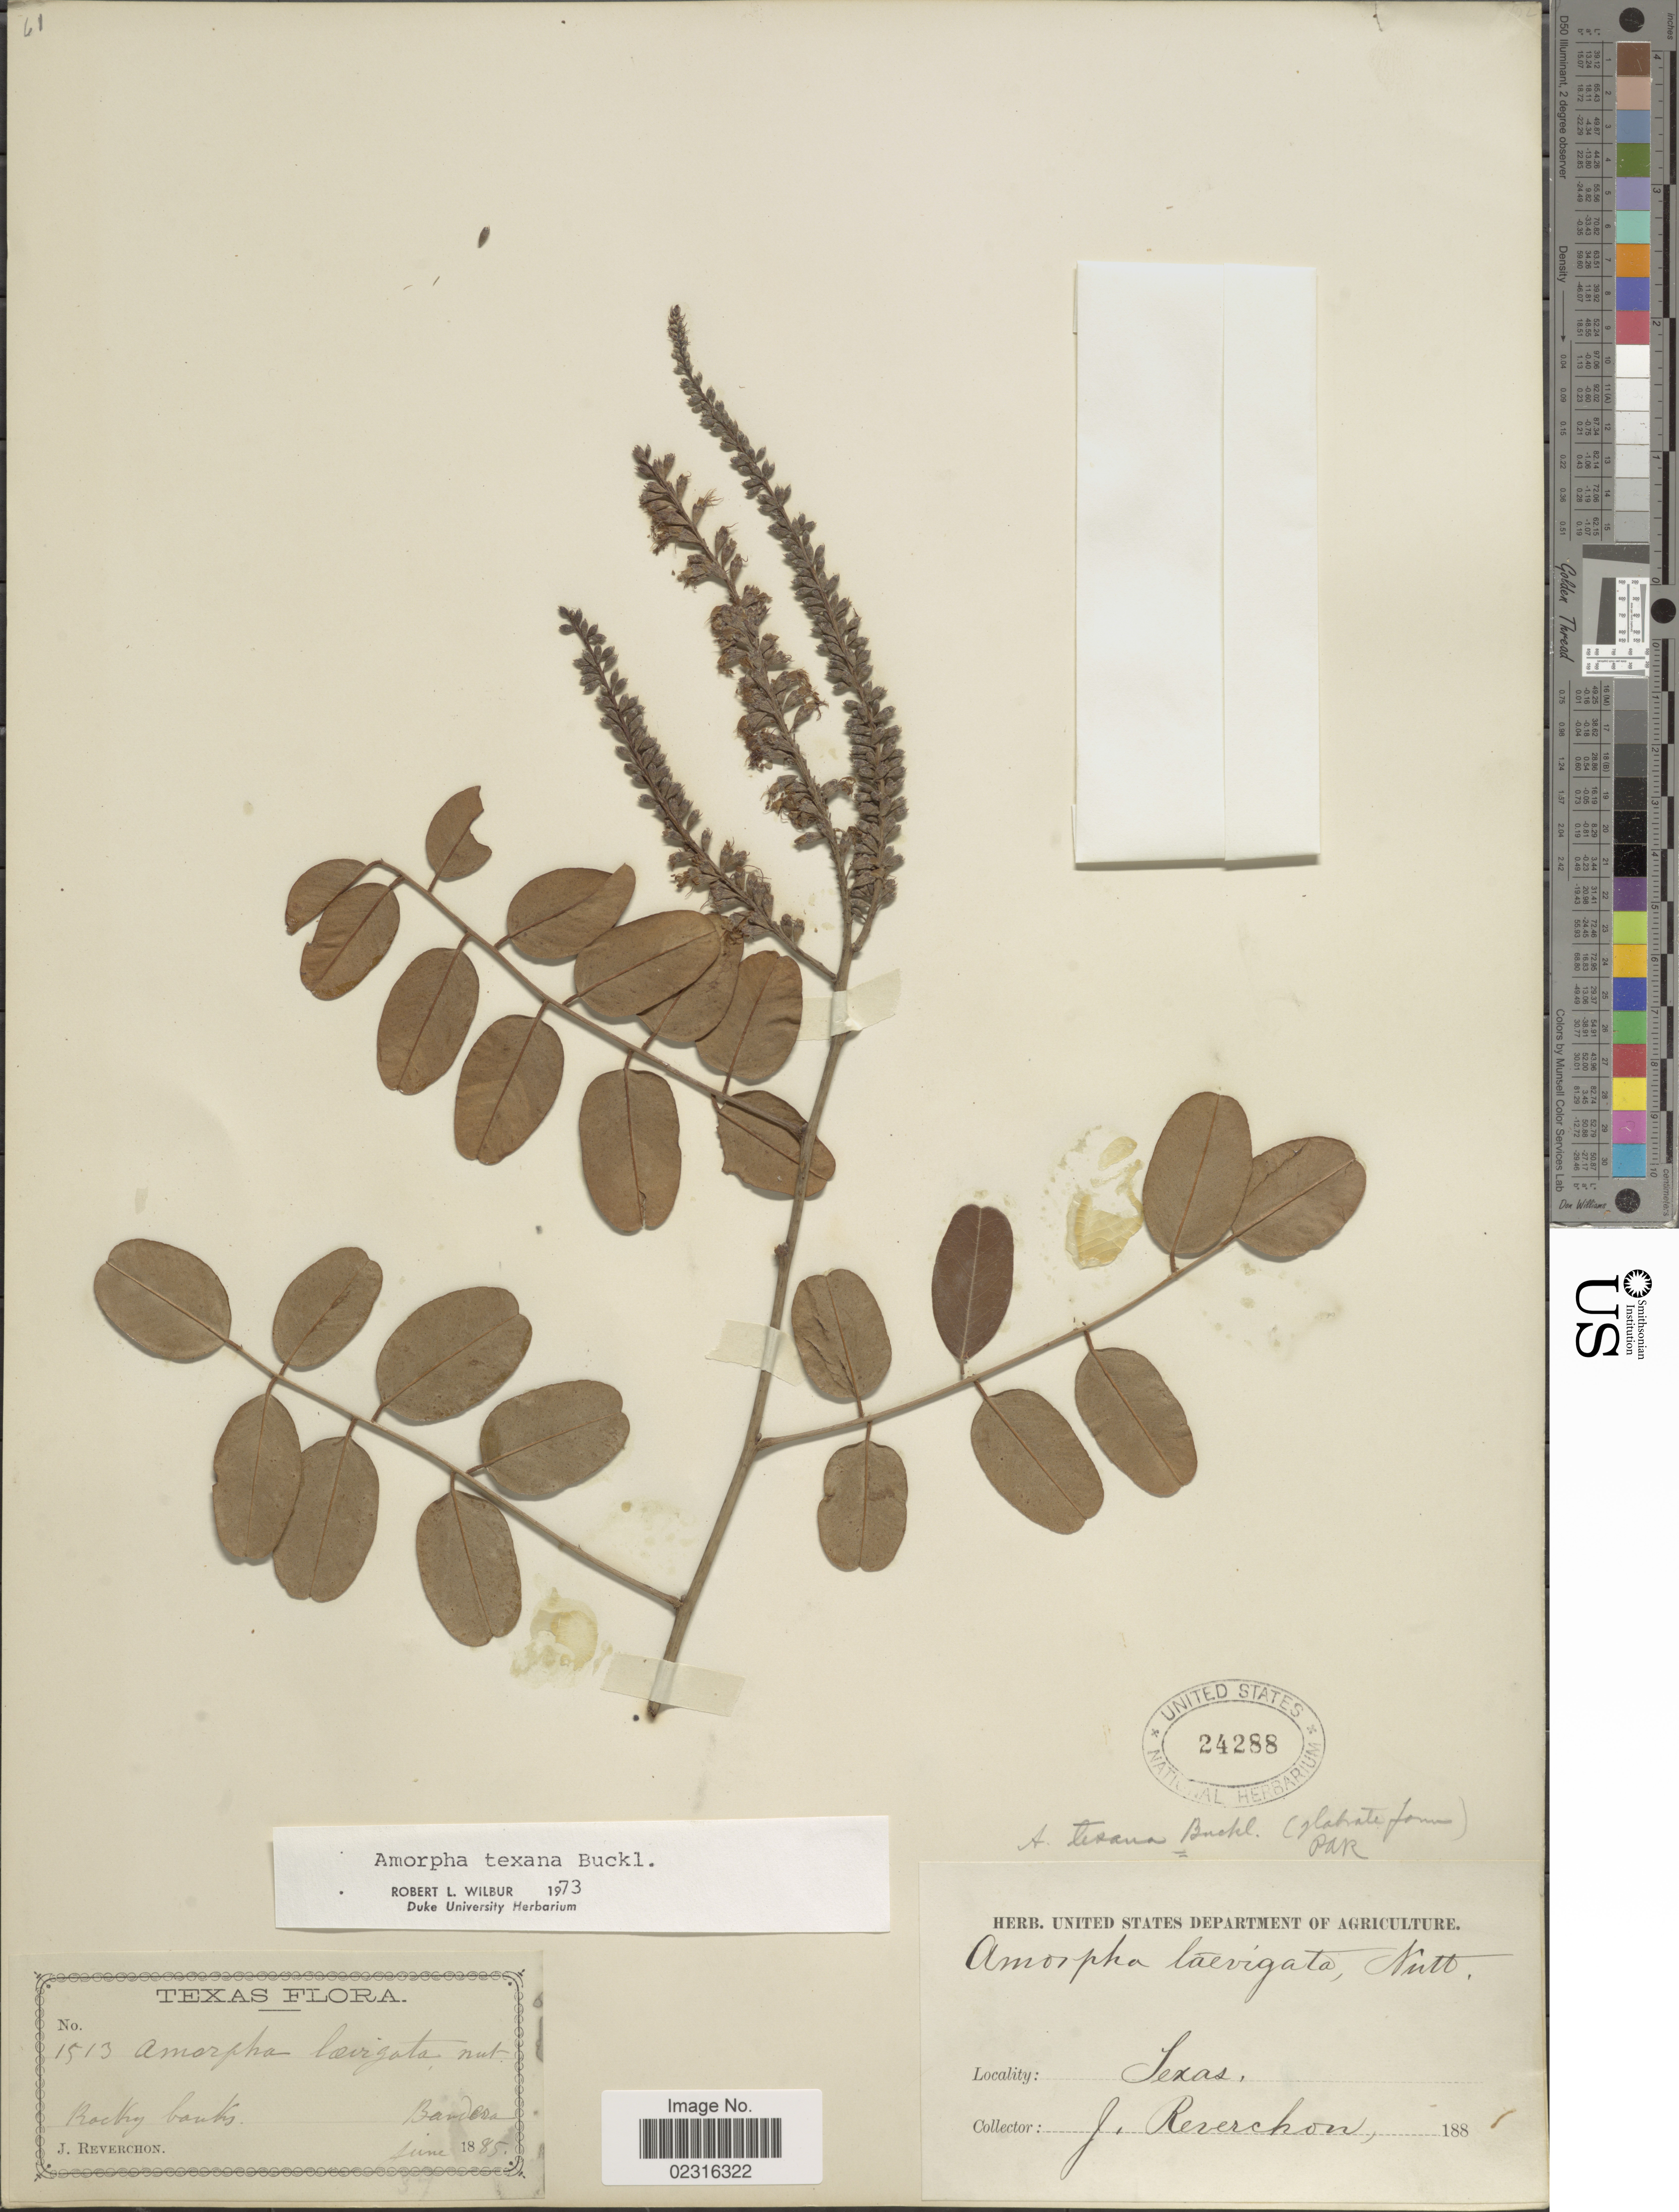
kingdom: Plantae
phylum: Tracheophyta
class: Magnoliopsida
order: Fabales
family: Fabaceae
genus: Amorpha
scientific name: Amorpha texana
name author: Buckley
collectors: J. Reverchon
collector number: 1513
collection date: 1885-06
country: United States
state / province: Texas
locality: Rocky banks, Bandera.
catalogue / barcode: US 24288